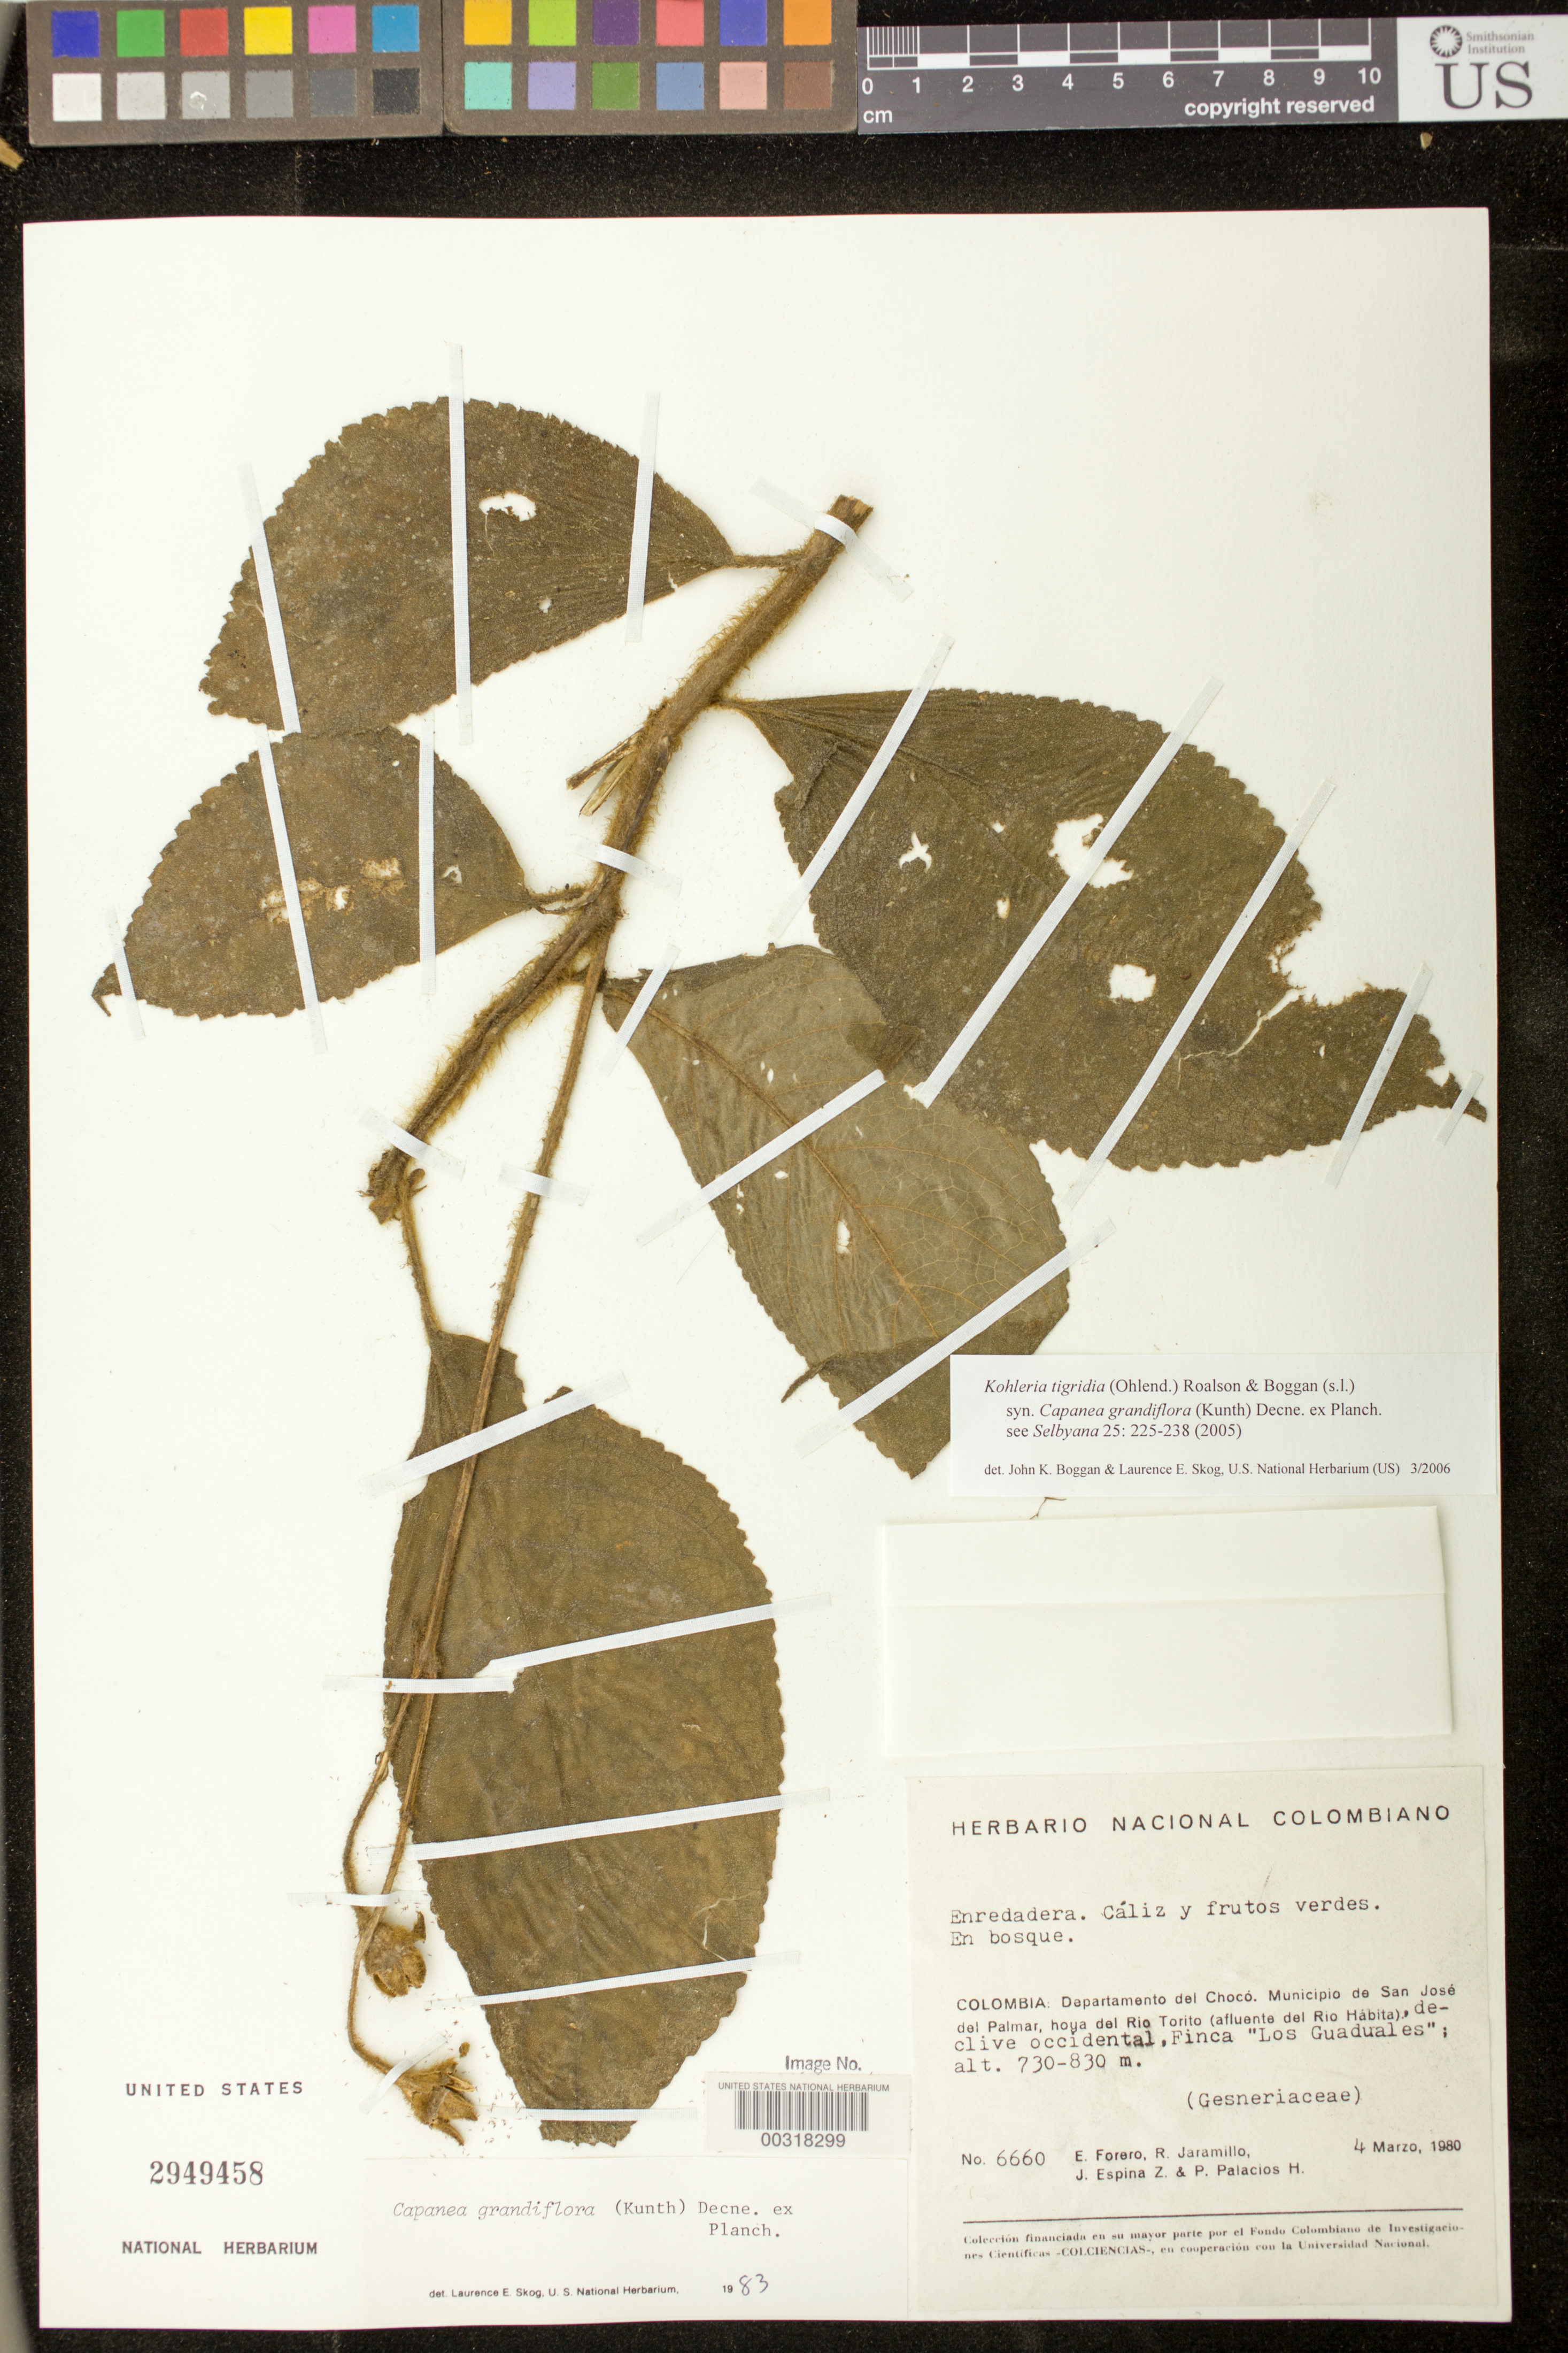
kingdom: Plantae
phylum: Tracheophyta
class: Magnoliopsida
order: Lamiales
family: Gesneriaceae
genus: Kohleria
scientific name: Kohleria tigridia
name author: (Ohlend.) Roalson & Boggan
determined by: Boggan, J. K.; Skog, L. E.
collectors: E. Forero, R. Jaramillo M., J. Espina Z. & P. Palacios H.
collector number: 6660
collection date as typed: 04 Mar 1980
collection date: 1980-03-04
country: Colombia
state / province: Chocó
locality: Mun. of San Jose del Palmar, valley of Rio Torito, western slope, Finca "Los Guaduales"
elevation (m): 730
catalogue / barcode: US 2949458